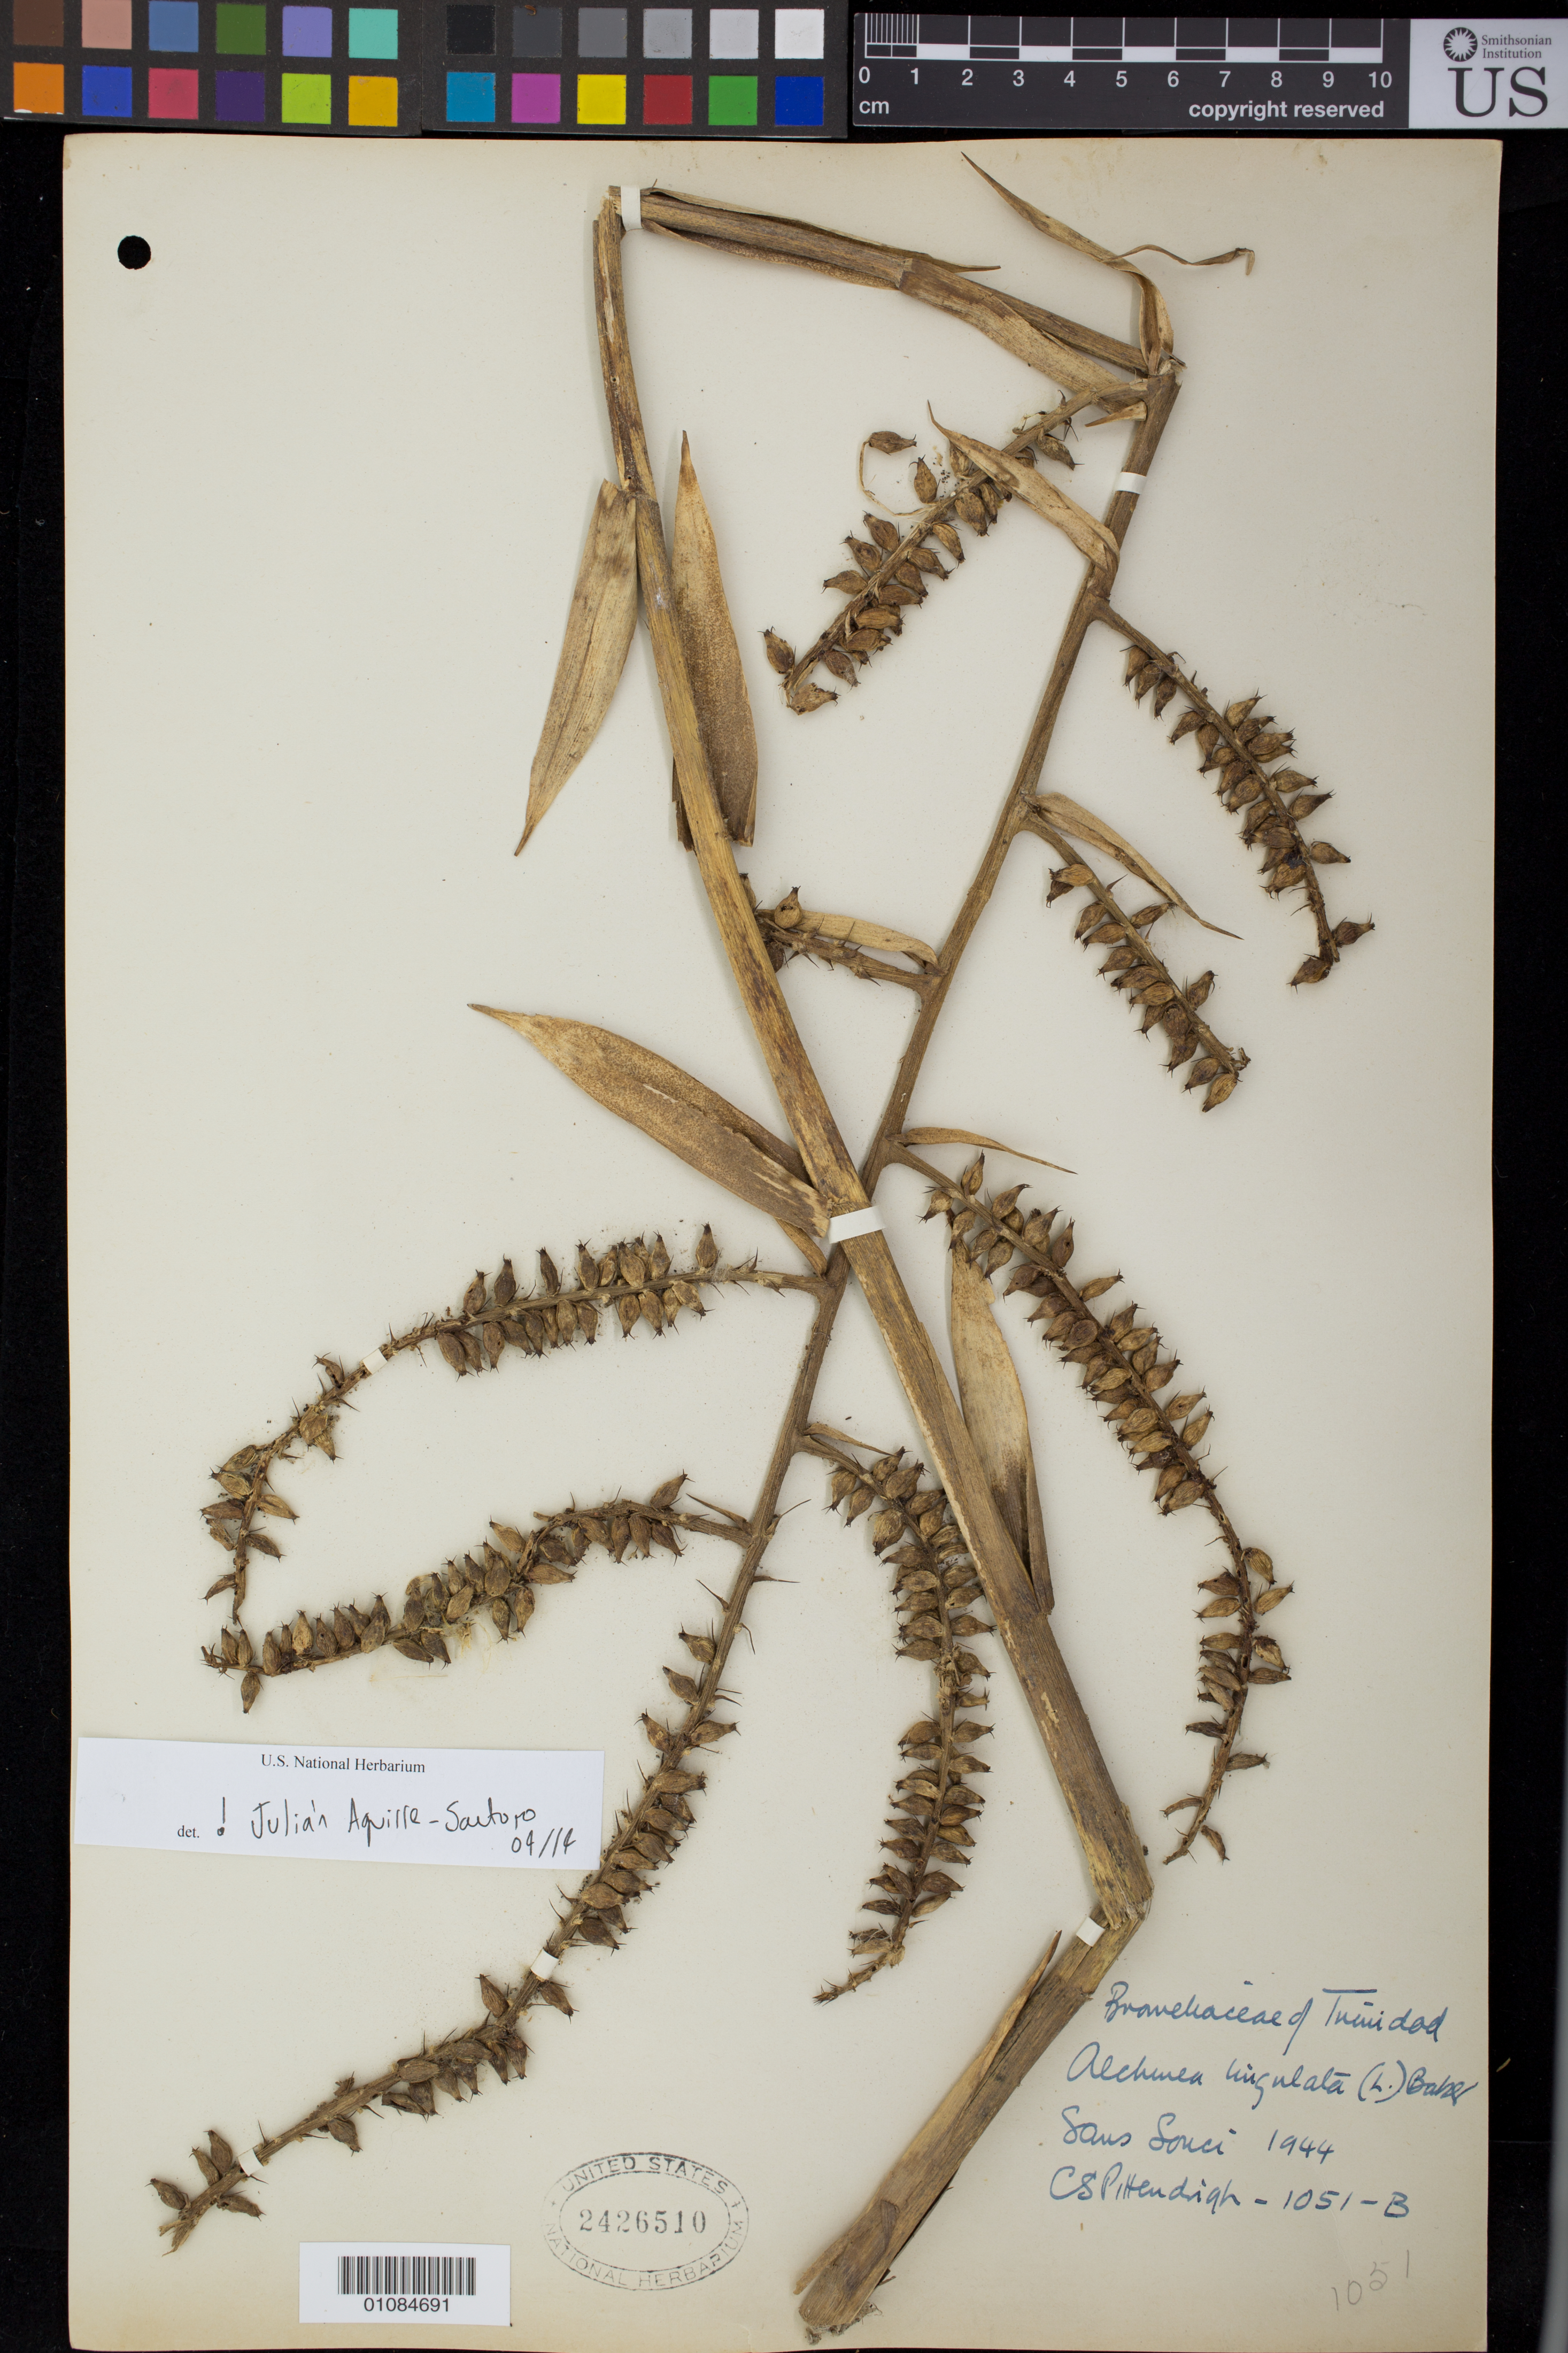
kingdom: Plantae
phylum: Tracheophyta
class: Liliopsida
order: Poales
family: Bromeliaceae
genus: Wittmackia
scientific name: Wittmackia lingulata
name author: (L.) Mez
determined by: Strong, Mark T., (BOT), Smithsonian Institution - National Museum of Natural History (UNITED STATES)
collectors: C. S. Pittendrigh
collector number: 1051B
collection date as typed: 1944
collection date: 1944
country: Trinidad and Tobago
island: Trinidad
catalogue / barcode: US 2426510